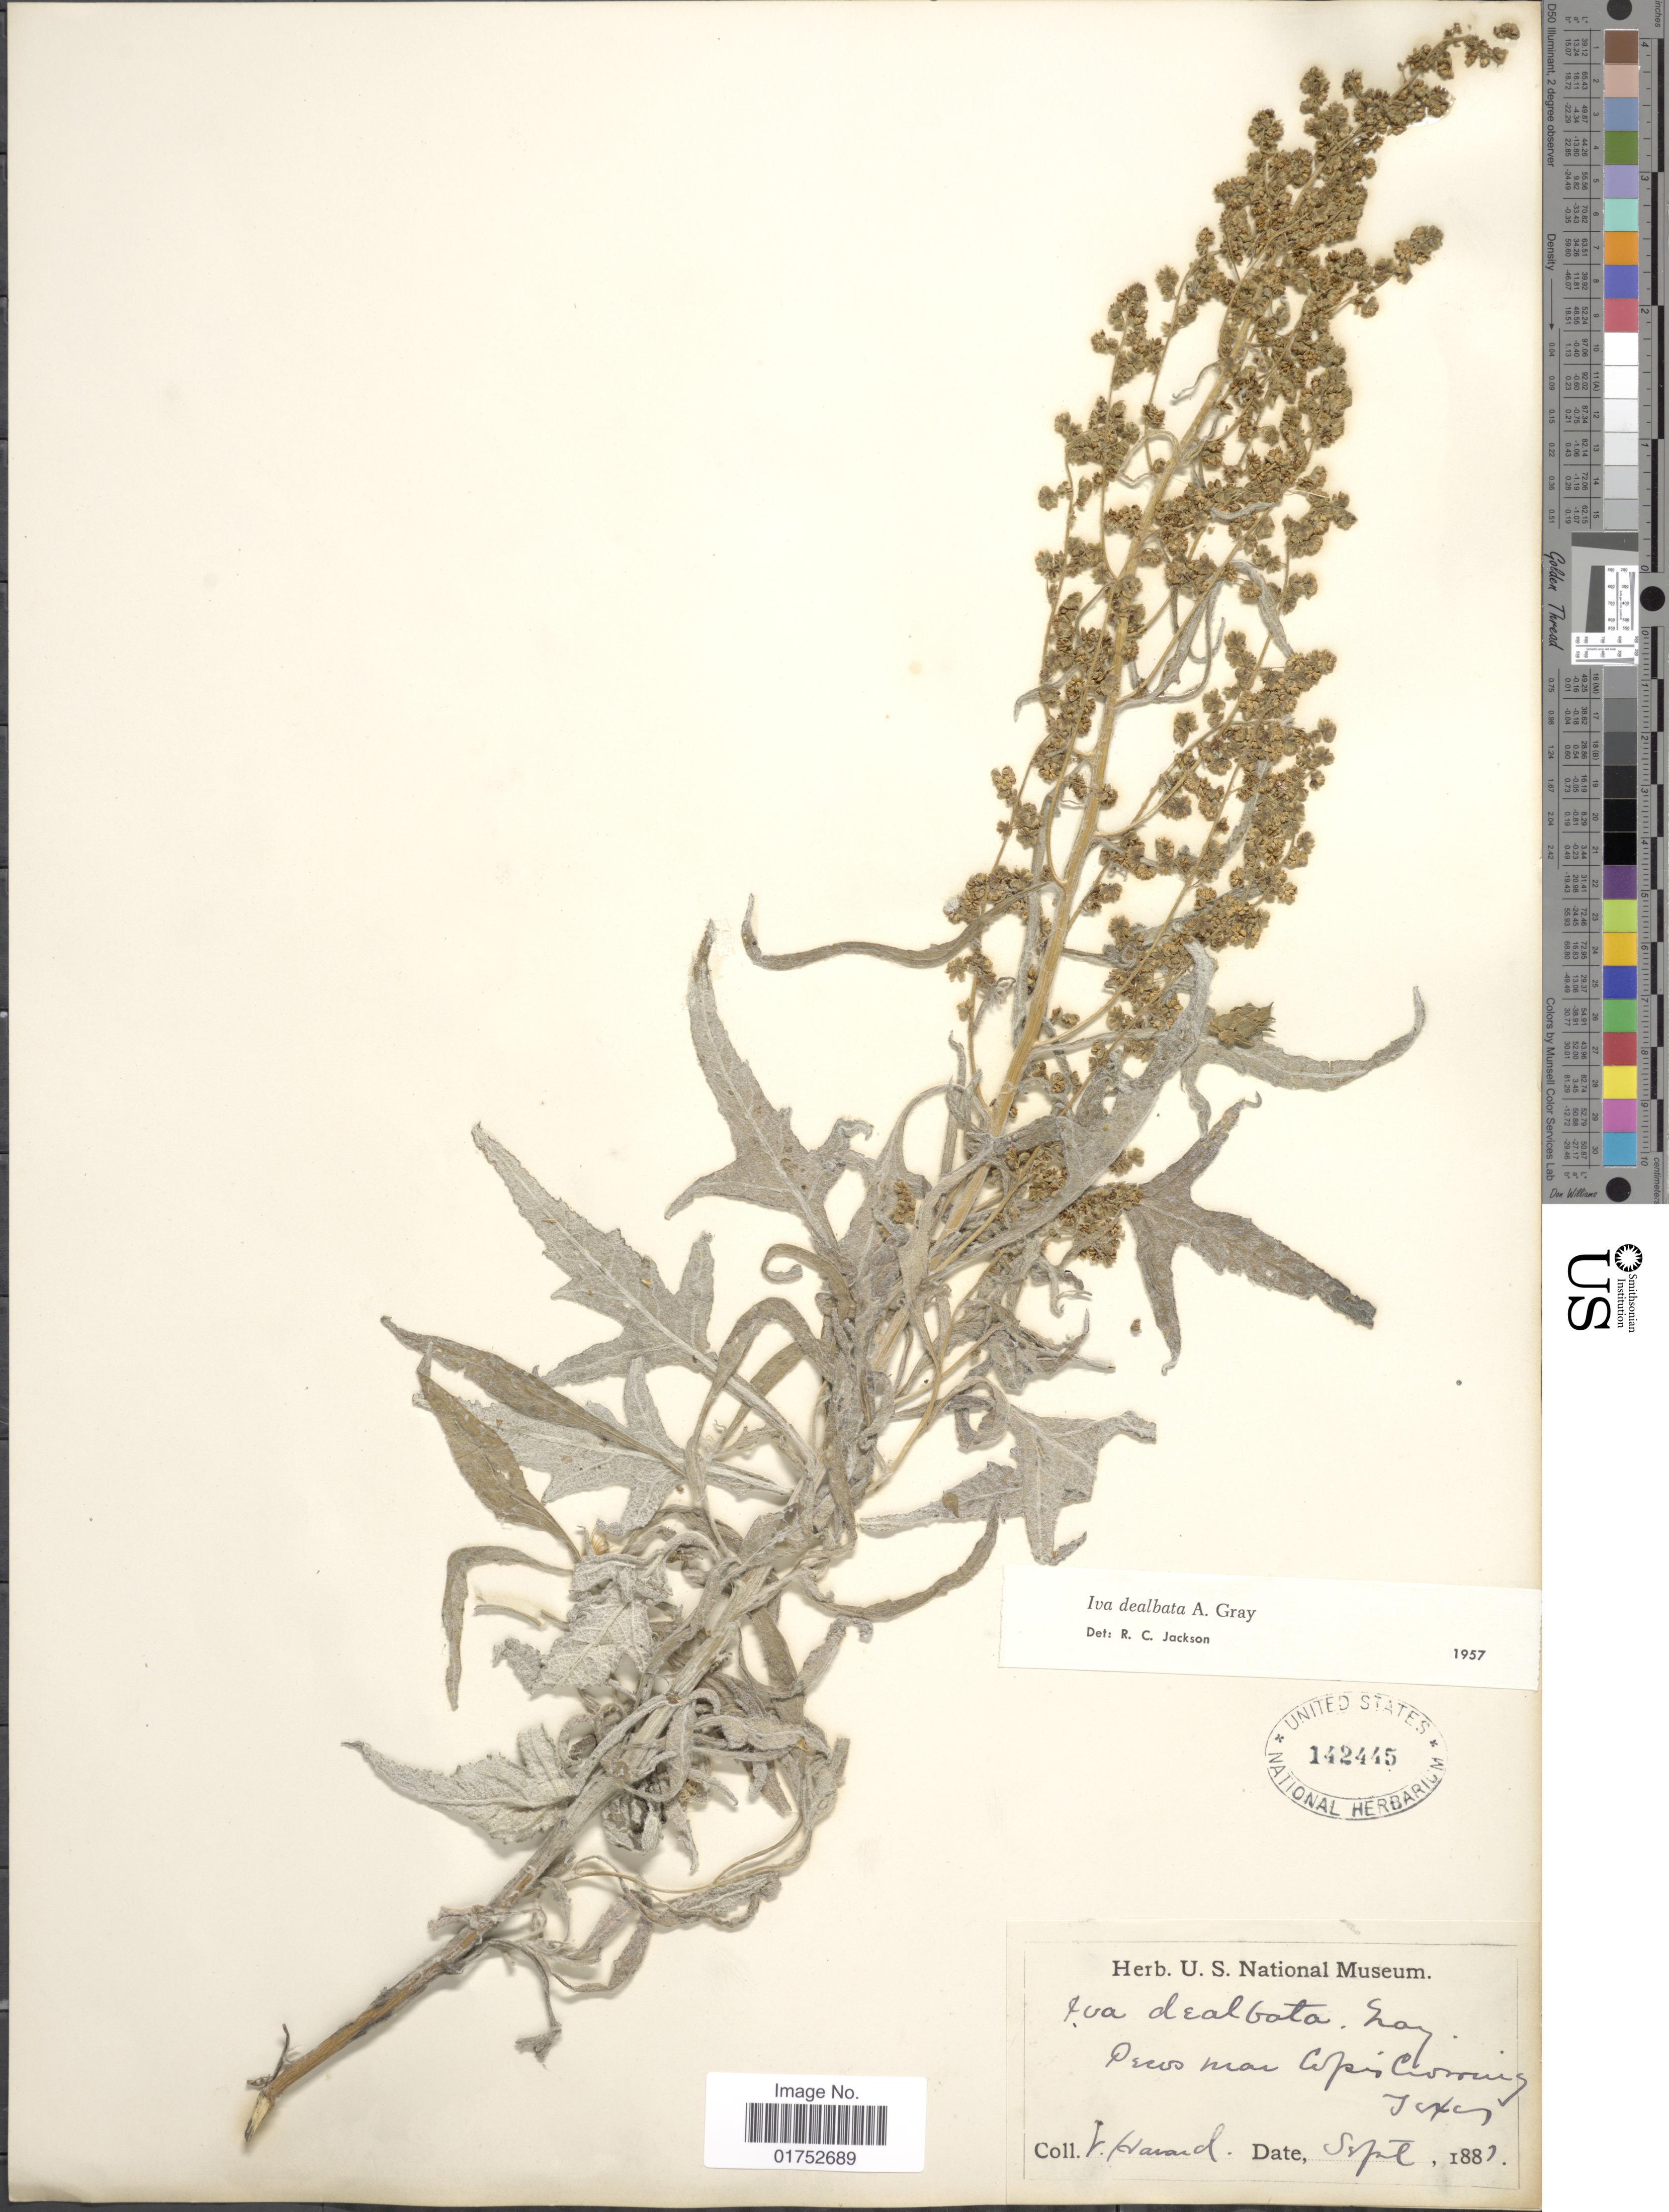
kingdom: Plantae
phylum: Tracheophyta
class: Magnoliopsida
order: Asterales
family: Asteraceae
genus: Iva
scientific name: Iva dealbata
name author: A. Gray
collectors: V. Havard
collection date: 1887-09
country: United States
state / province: Texas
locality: Pecos near Copis Crossing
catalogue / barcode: US 142445